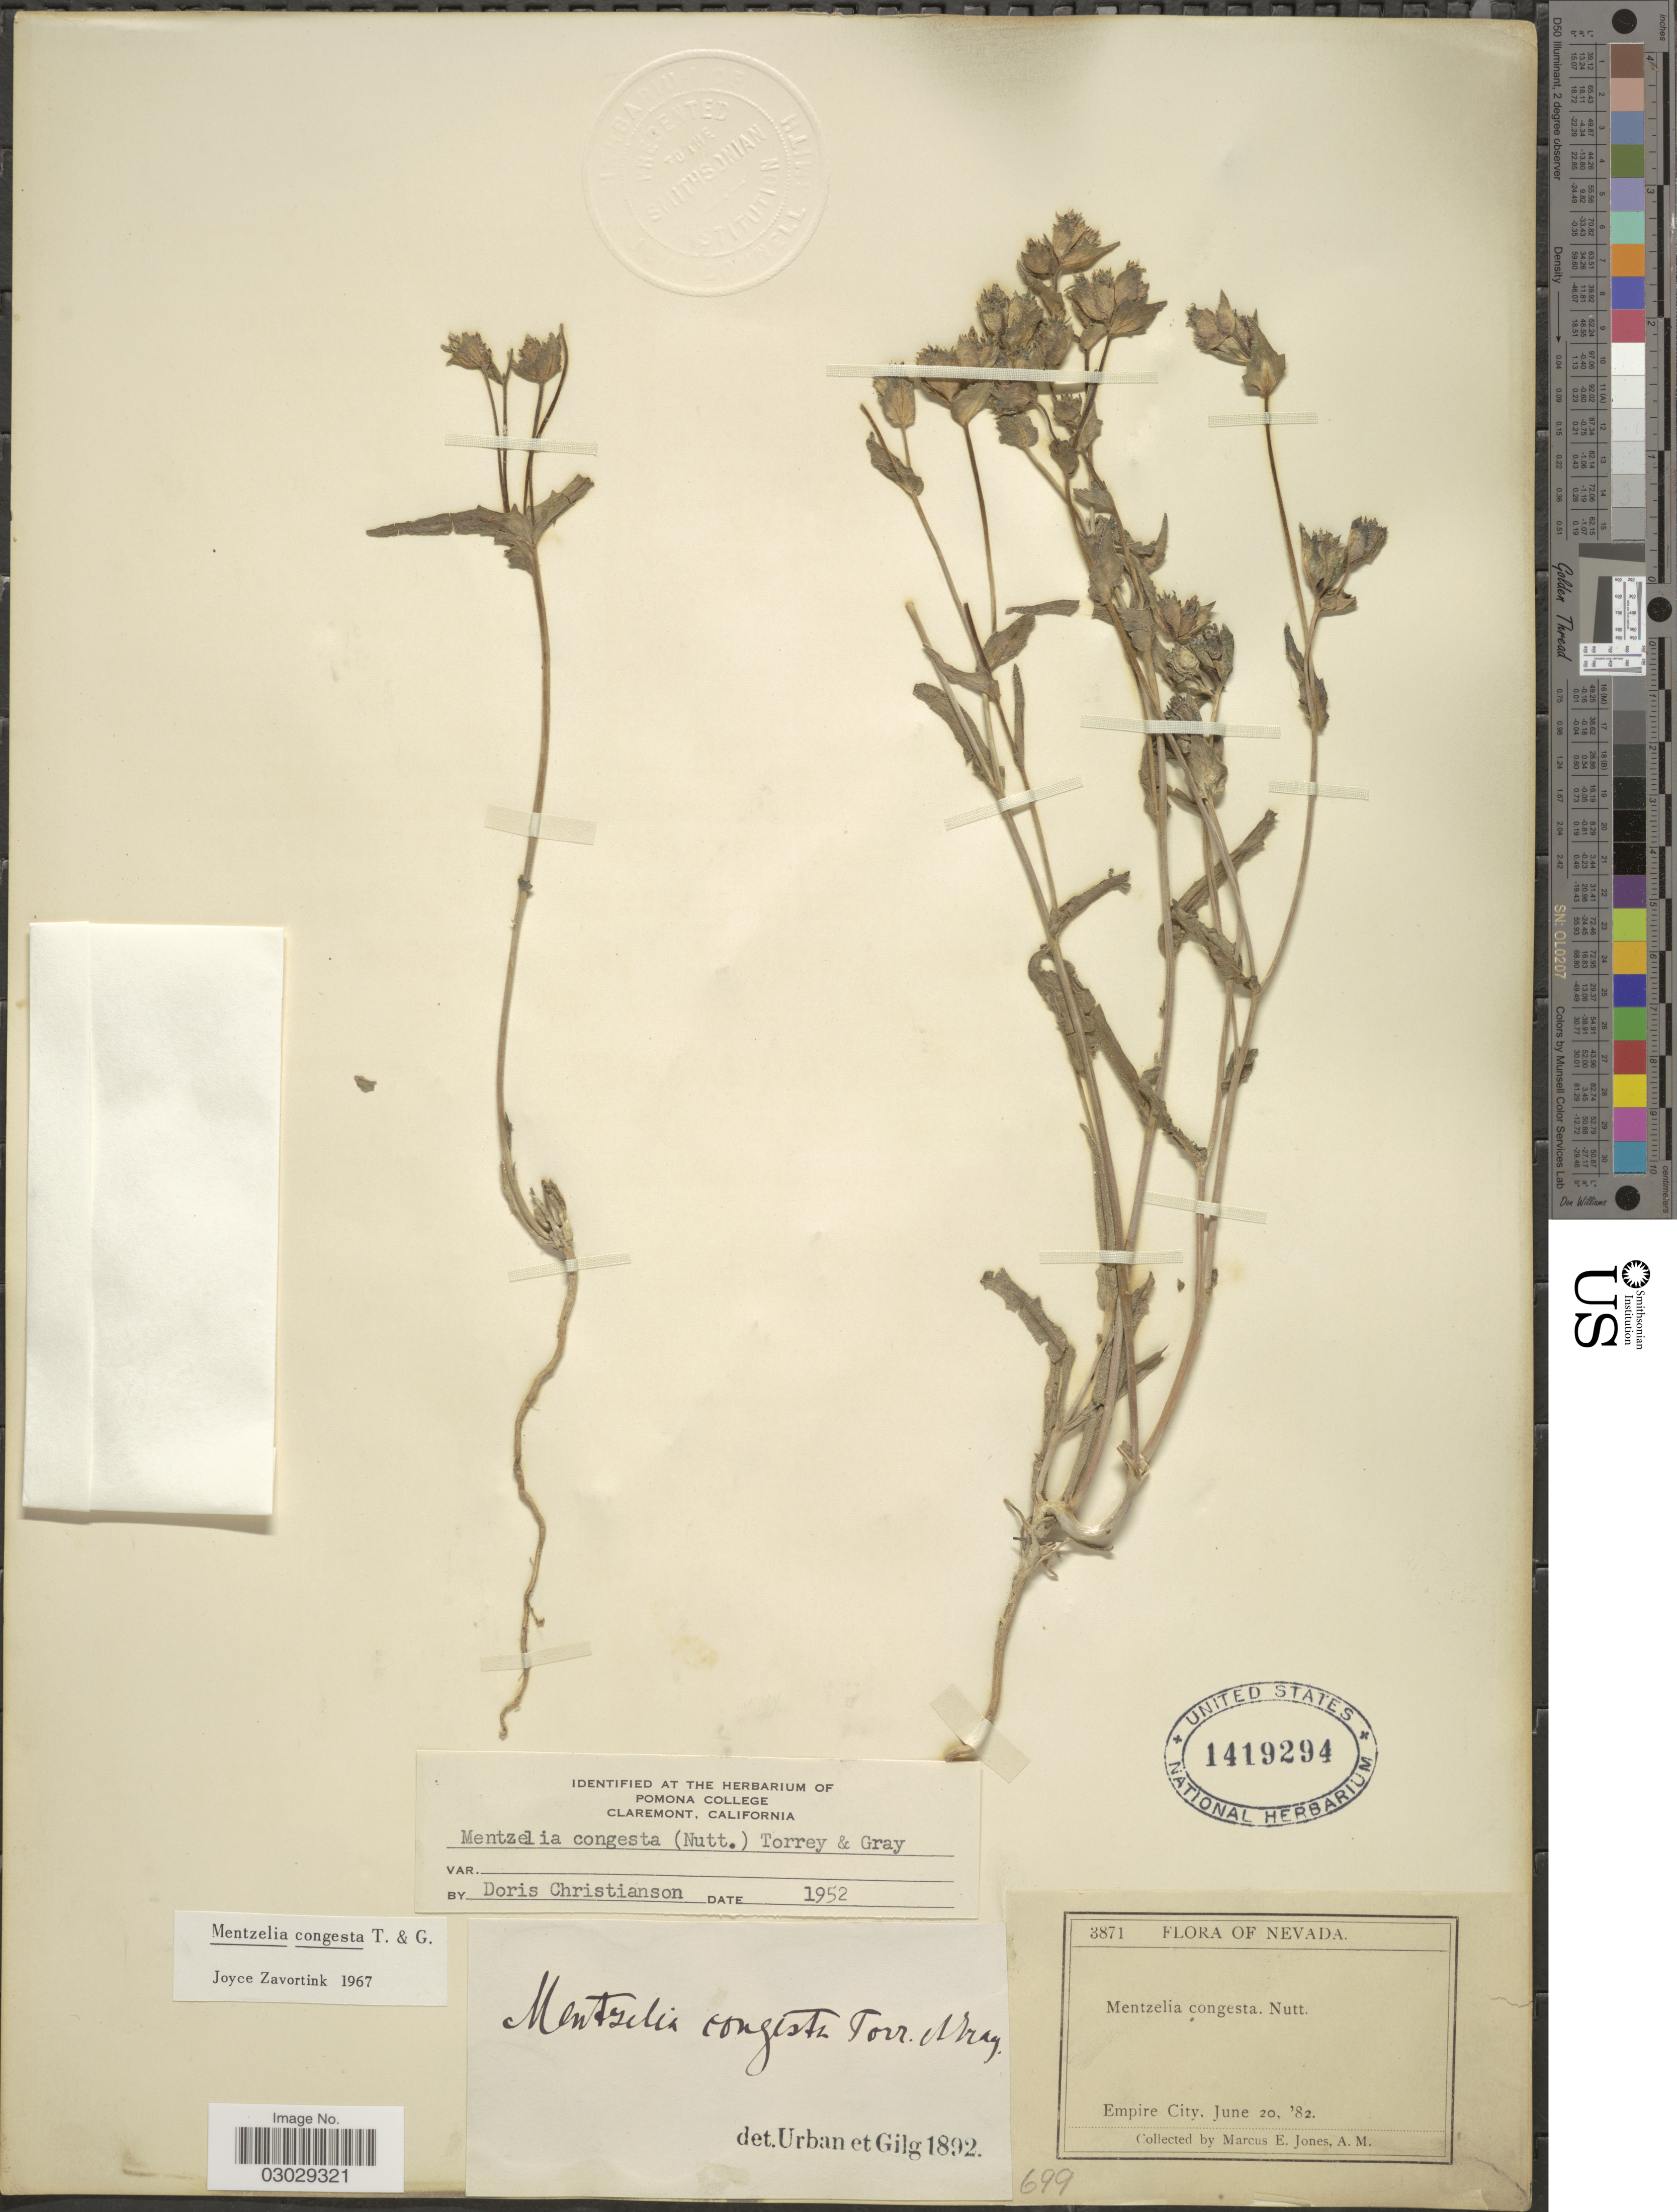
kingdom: Plantae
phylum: Tracheophyta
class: Magnoliopsida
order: Cornales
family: Loasaceae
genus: Mentzelia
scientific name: Mentzelia congesta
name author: Torr. & A. Gray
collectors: M. E. Jones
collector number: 3871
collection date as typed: Transcribed d/m/y: 20/6/82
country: United States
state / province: Nevada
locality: Empire City.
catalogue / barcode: US 1419294